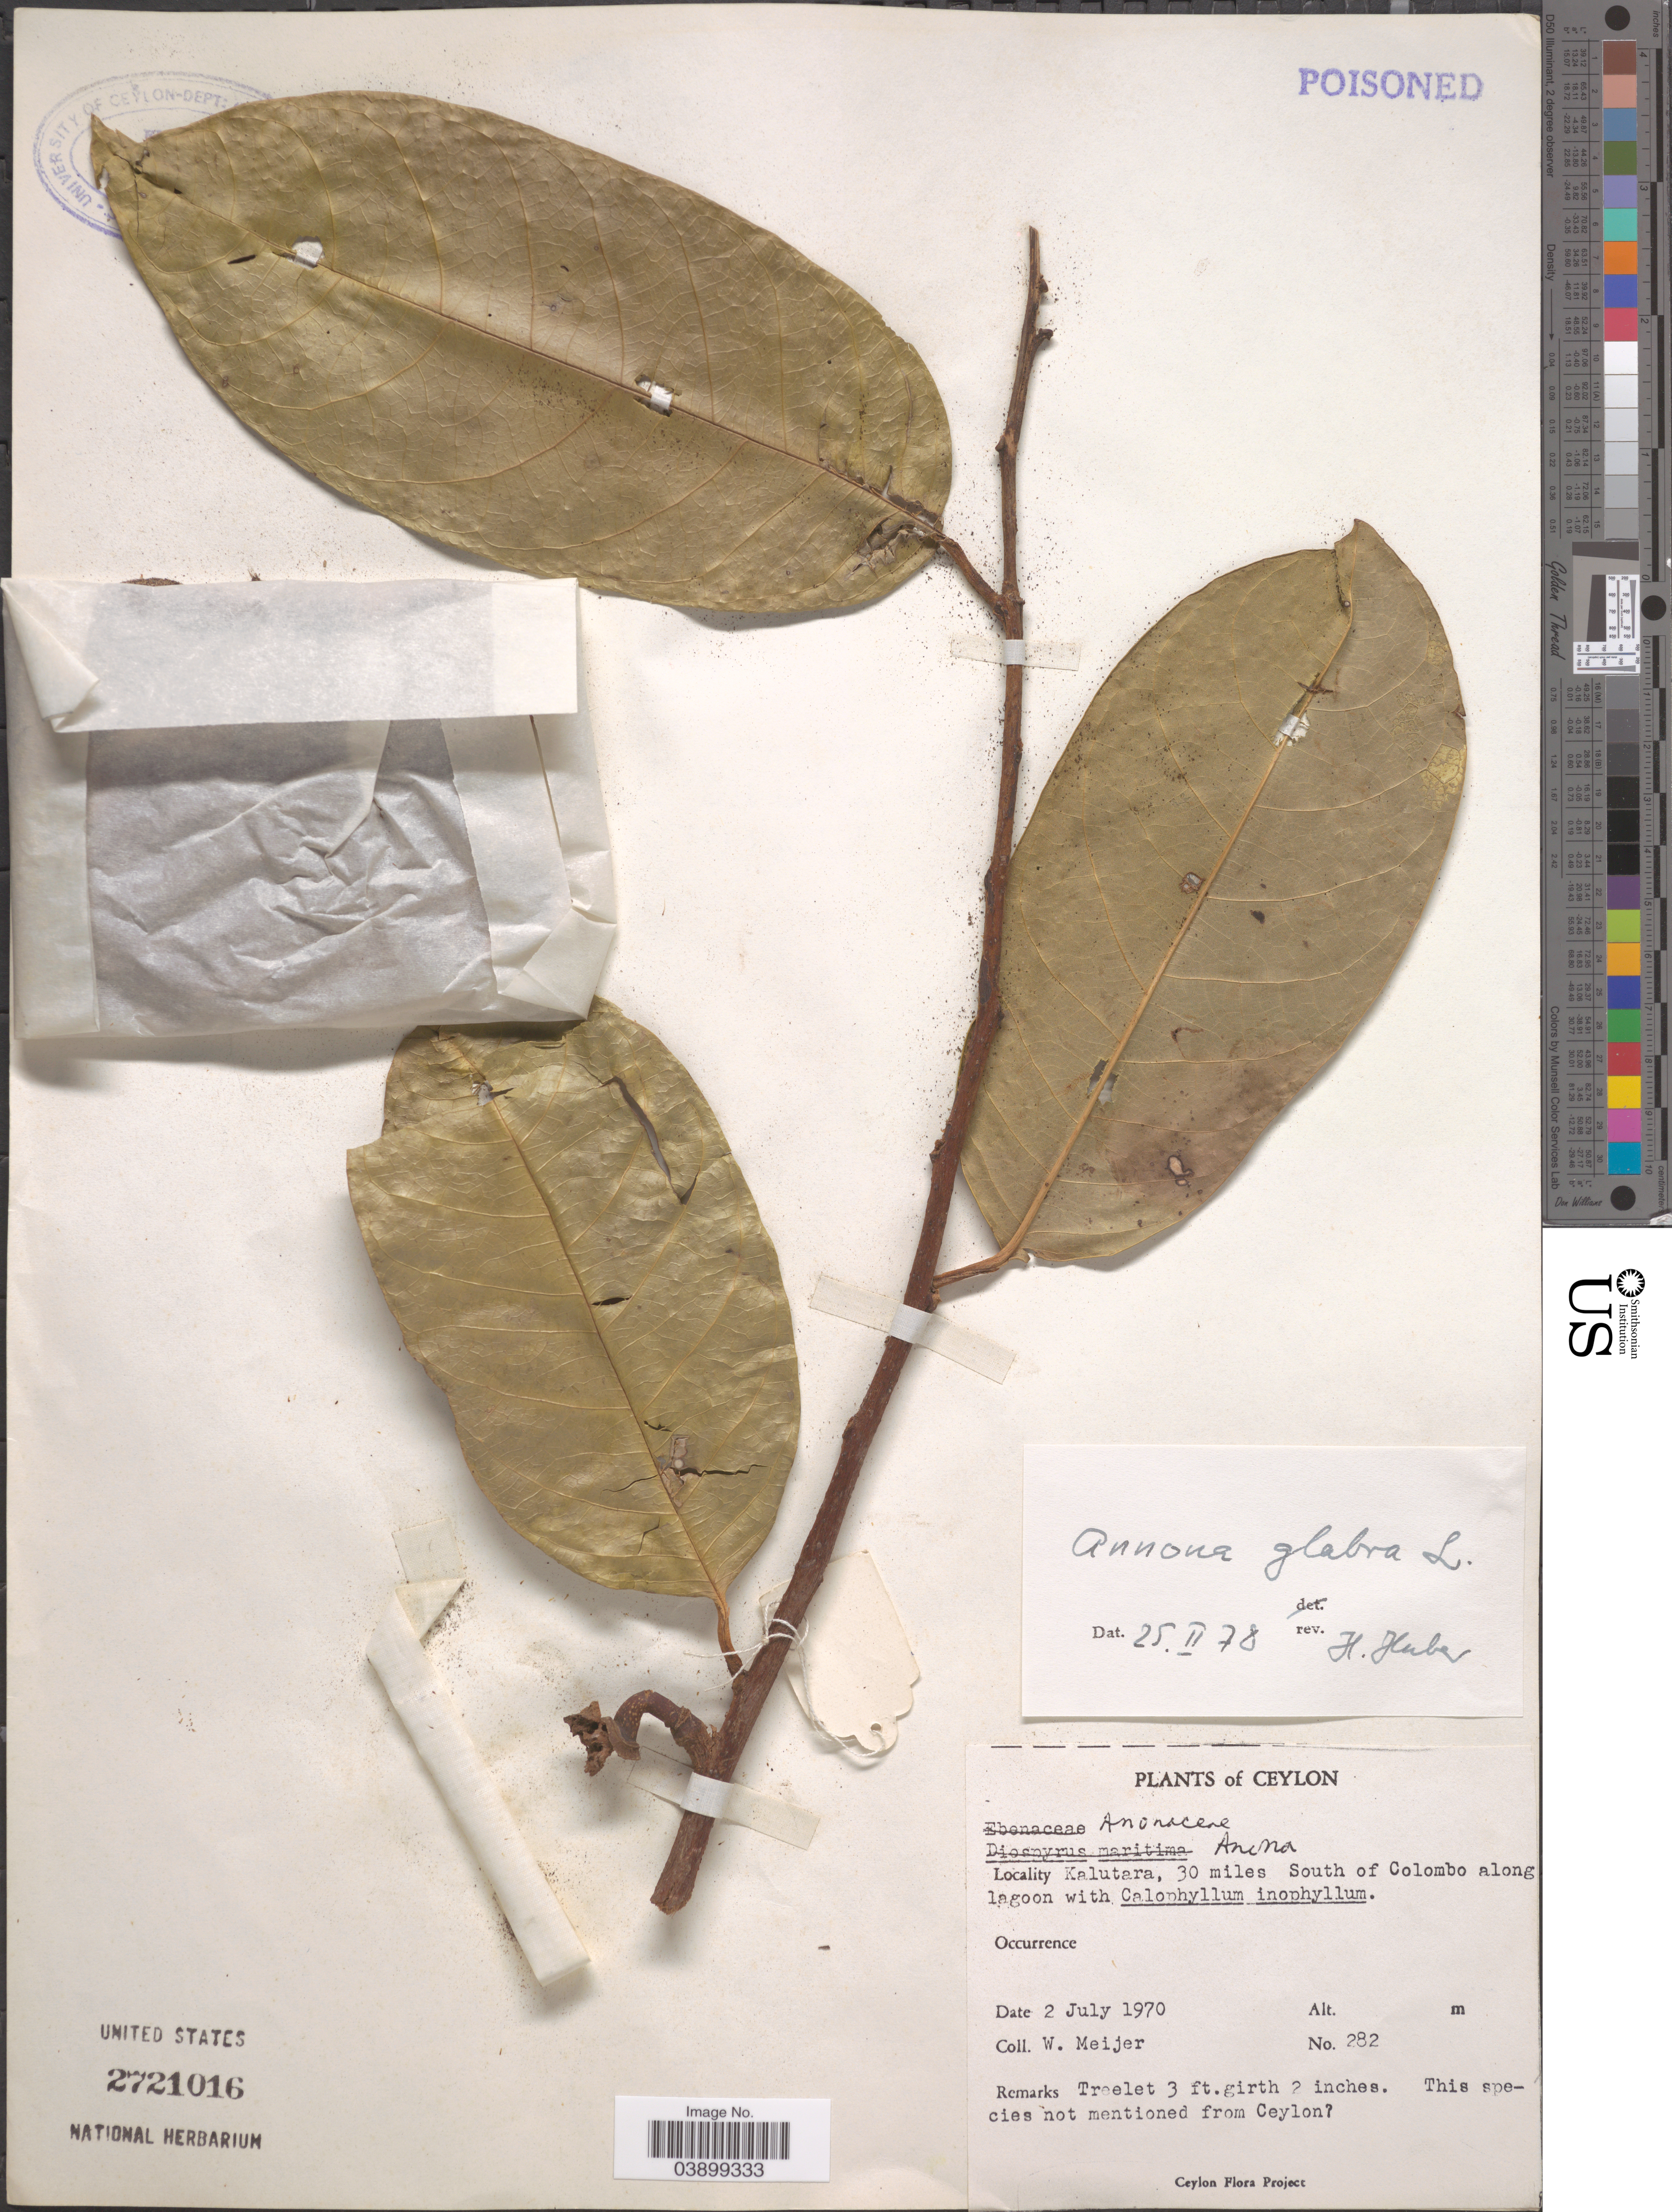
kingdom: Plantae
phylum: Tracheophyta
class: Magnoliopsida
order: Magnoliales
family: Annonaceae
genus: Annona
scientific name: Annona glabra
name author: L.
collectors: W. Meijer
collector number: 282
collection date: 1970-07-02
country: Sri Lanka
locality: Ceylon. Kalutara, 30 miles South of Colombo along lagoon.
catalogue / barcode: US 2721016